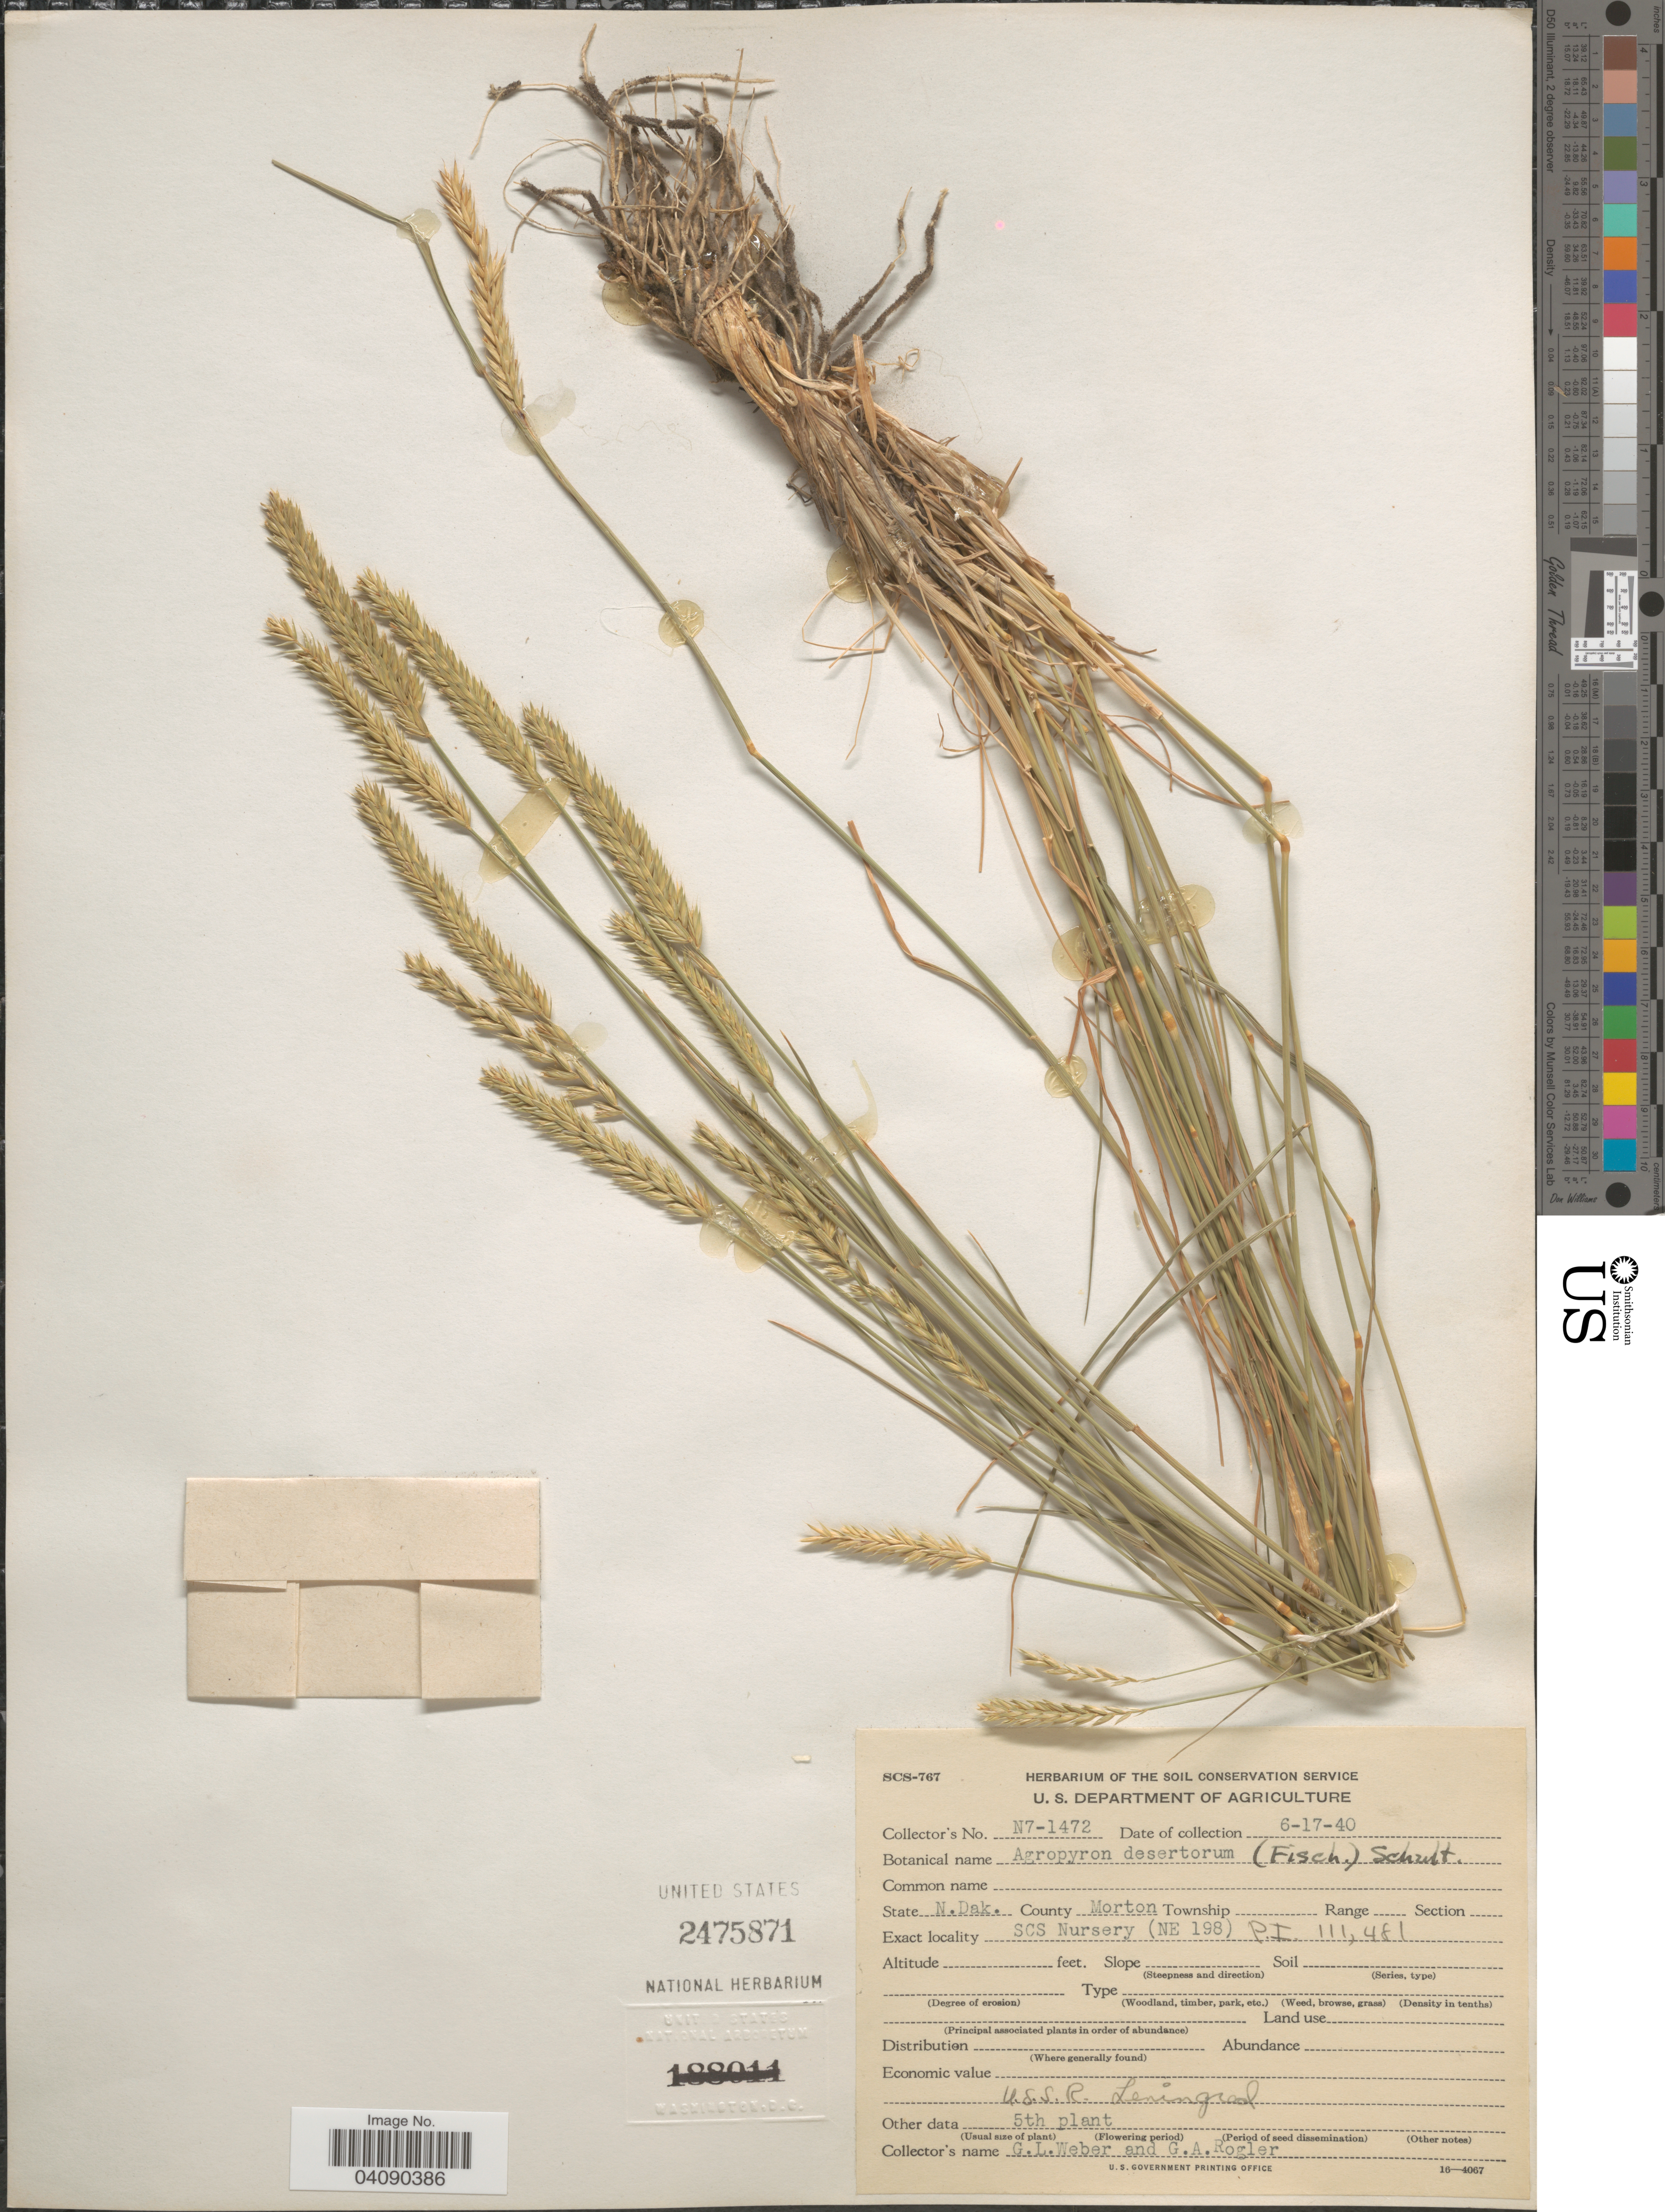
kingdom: Plantae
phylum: Tracheophyta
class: Liliopsida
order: Poales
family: Poaceae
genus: Agropyron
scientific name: Agropyron desertorum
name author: (Fisch. ex Link) Schult.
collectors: G. Weber & G. Rogler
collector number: N7-1472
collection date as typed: Transcribed d/m/y: 17/6/40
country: United States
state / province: North Dakota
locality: County Morton. SCS Nursery (NE 198) P. I. 11,481.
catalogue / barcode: US 2475871